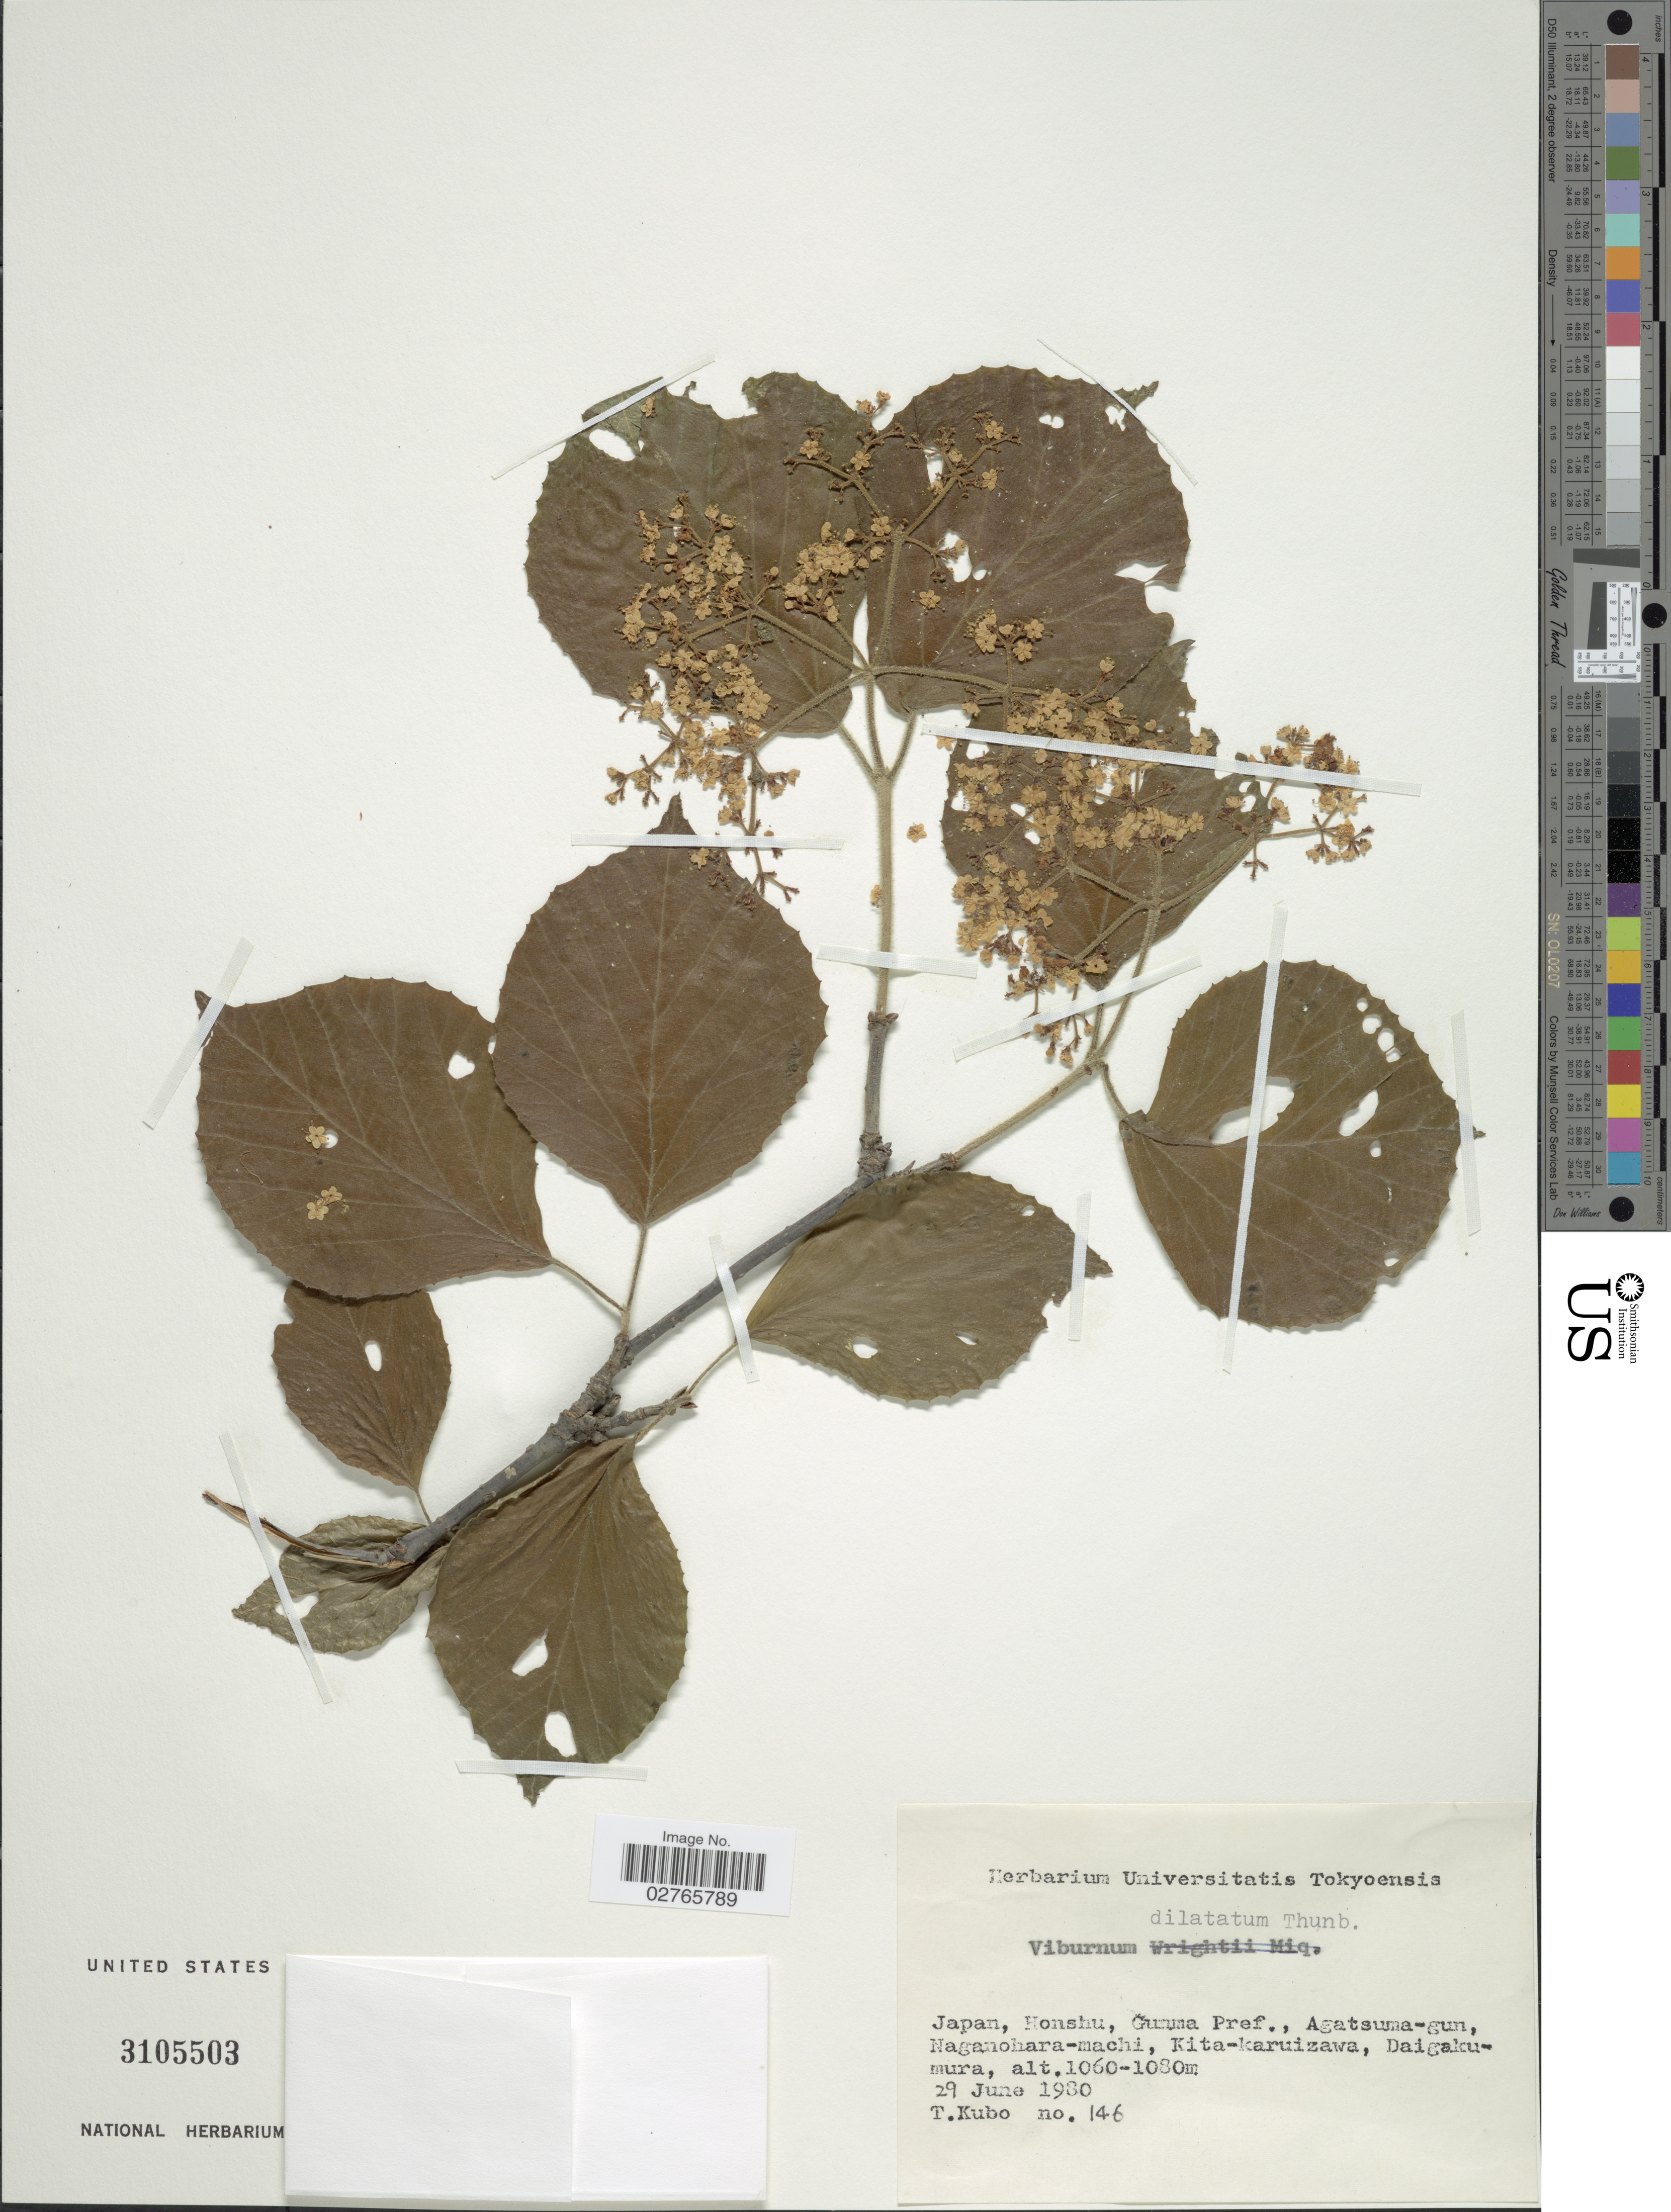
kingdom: Plantae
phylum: Tracheophyta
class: Magnoliopsida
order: Dipsacales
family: Viburnaceae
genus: Viburnum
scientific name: Viburnum dilatatum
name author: Thunb.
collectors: T. Kubo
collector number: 146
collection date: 1980-06-29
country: Japan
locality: Honshu, Guruma Pref. Agatsuma-gun, Naganohara-machi, Kita-karuizawa, Daigakumura.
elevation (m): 1060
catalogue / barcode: US 3105503